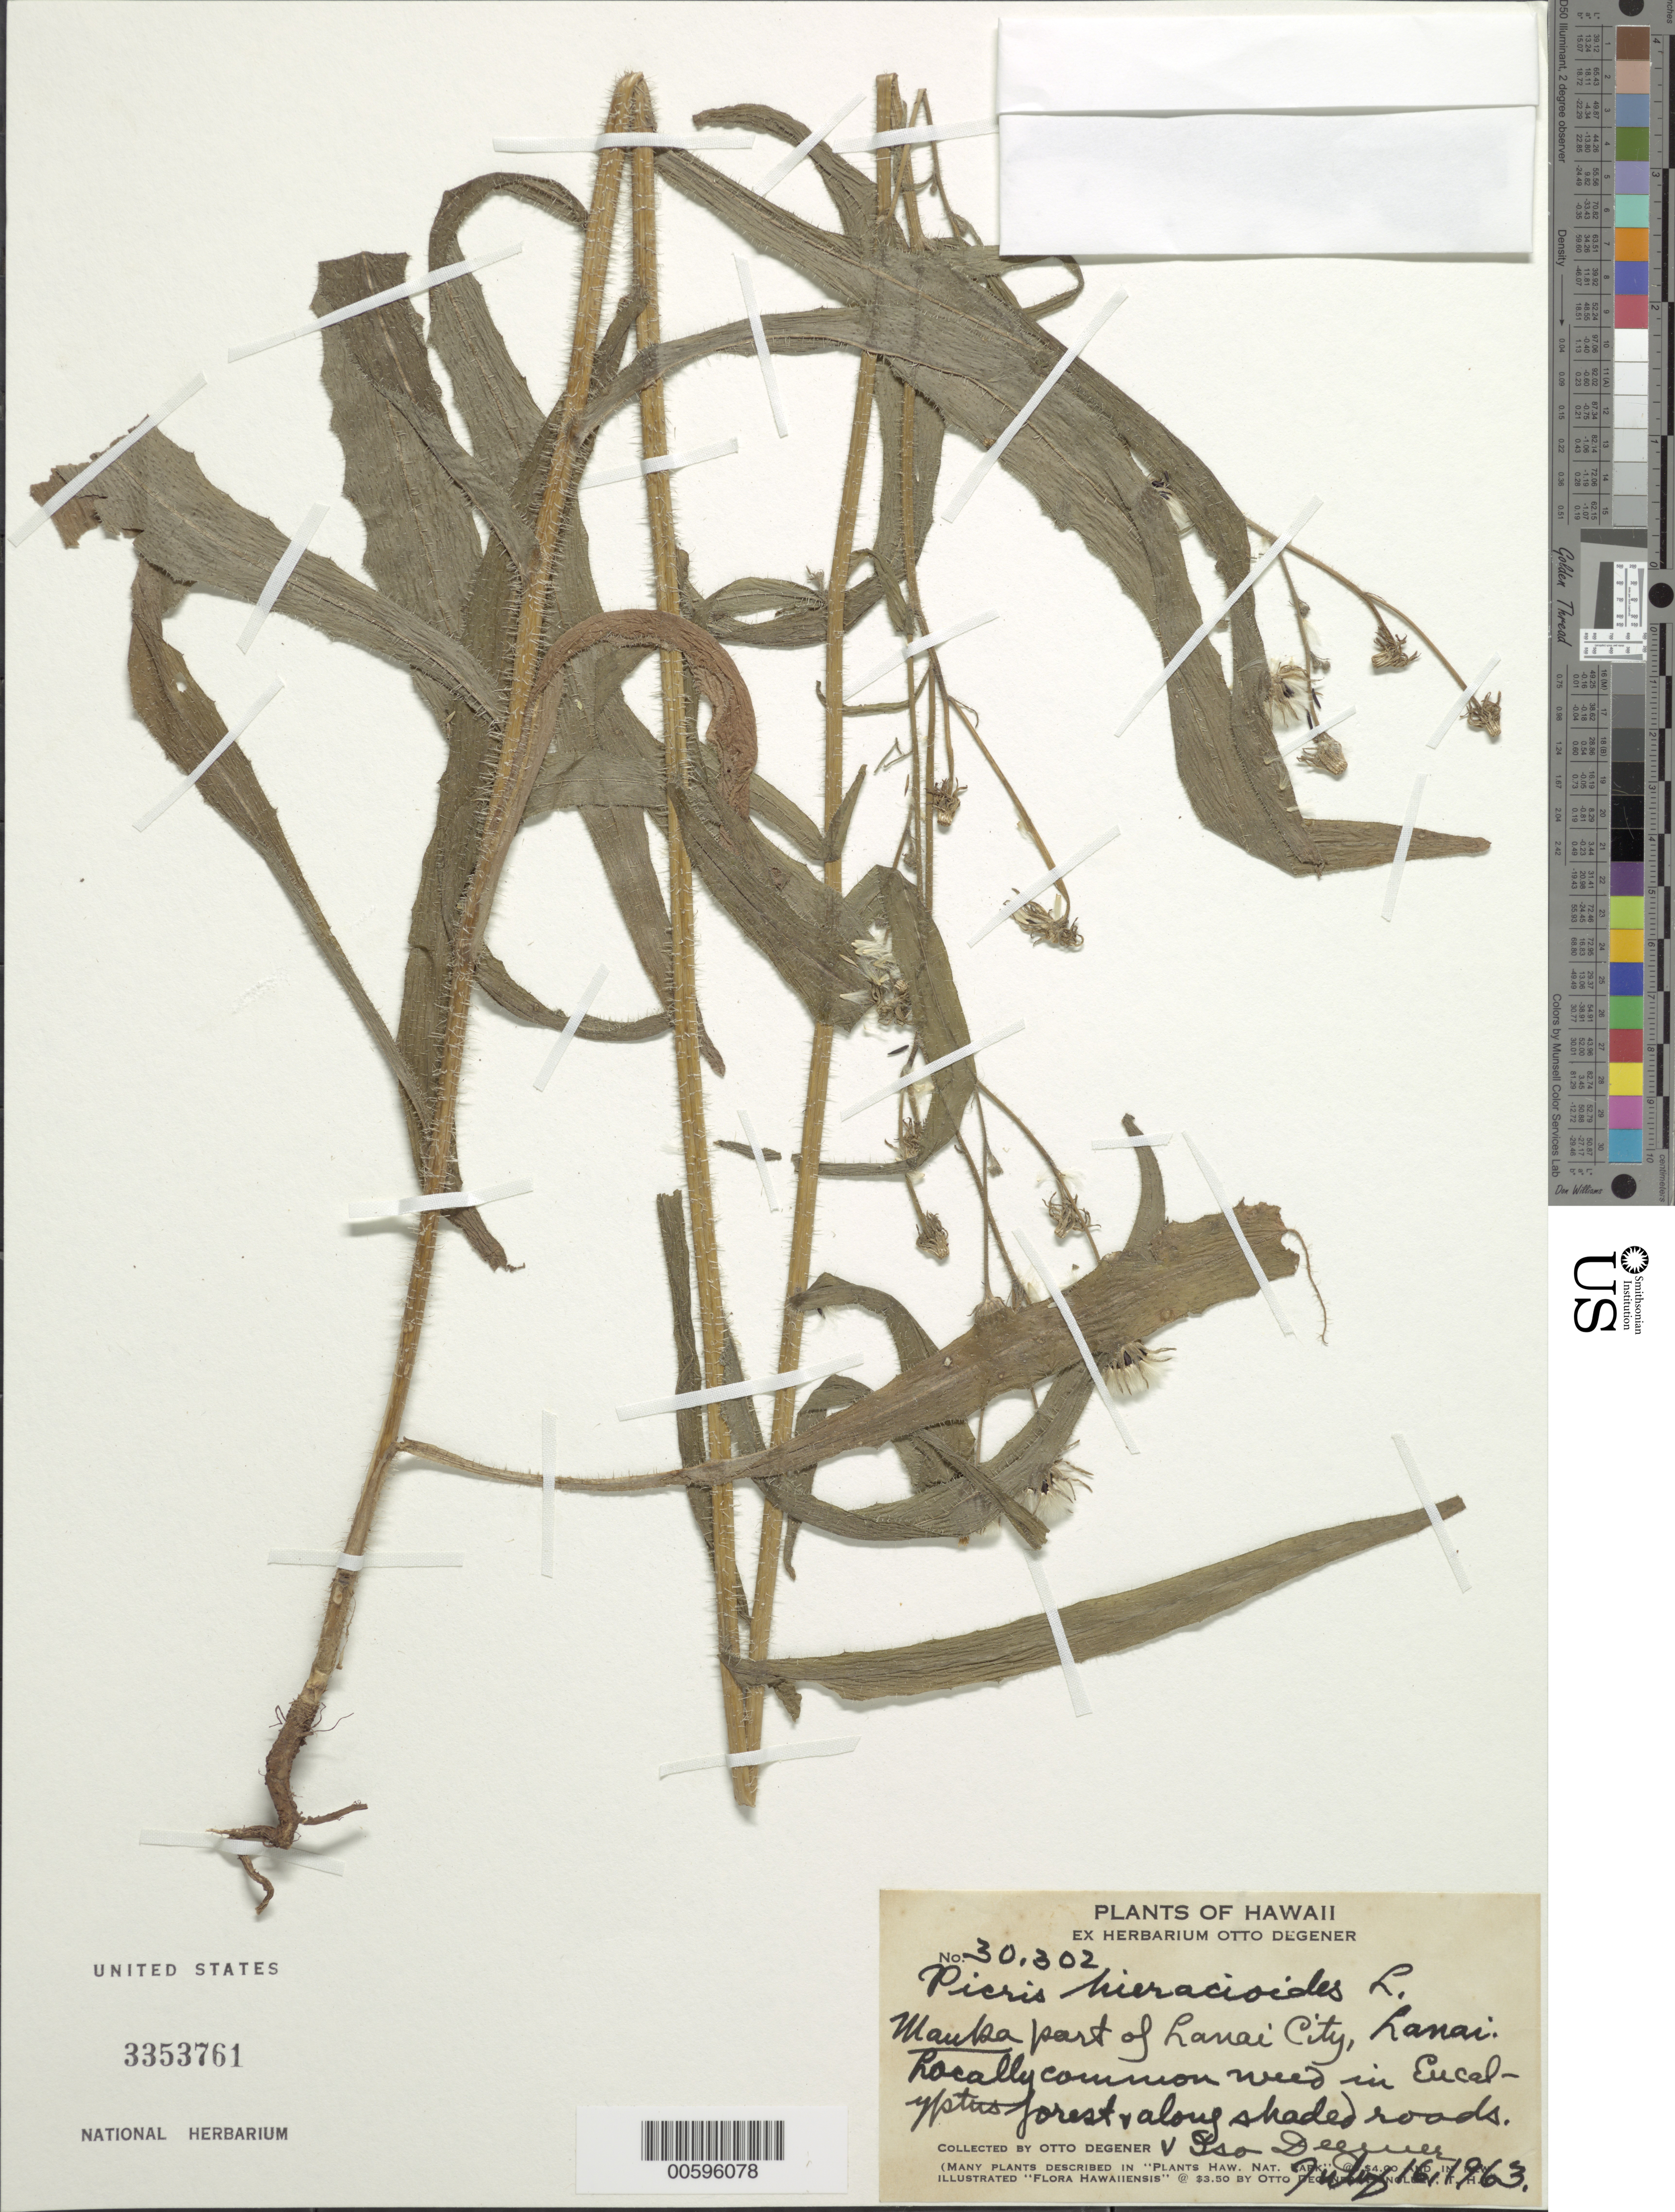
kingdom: Plantae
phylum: Tracheophyta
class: Magnoliopsida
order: Asterales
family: Asteraceae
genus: Picris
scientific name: Picris hieracioides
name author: L.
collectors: O. Degener & I. Degener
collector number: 30302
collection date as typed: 16 Jul 1963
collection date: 1963-07-16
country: United States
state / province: Hawaii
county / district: Maui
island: Lana'i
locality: Mauka part of Lanai City.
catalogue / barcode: US 3353761